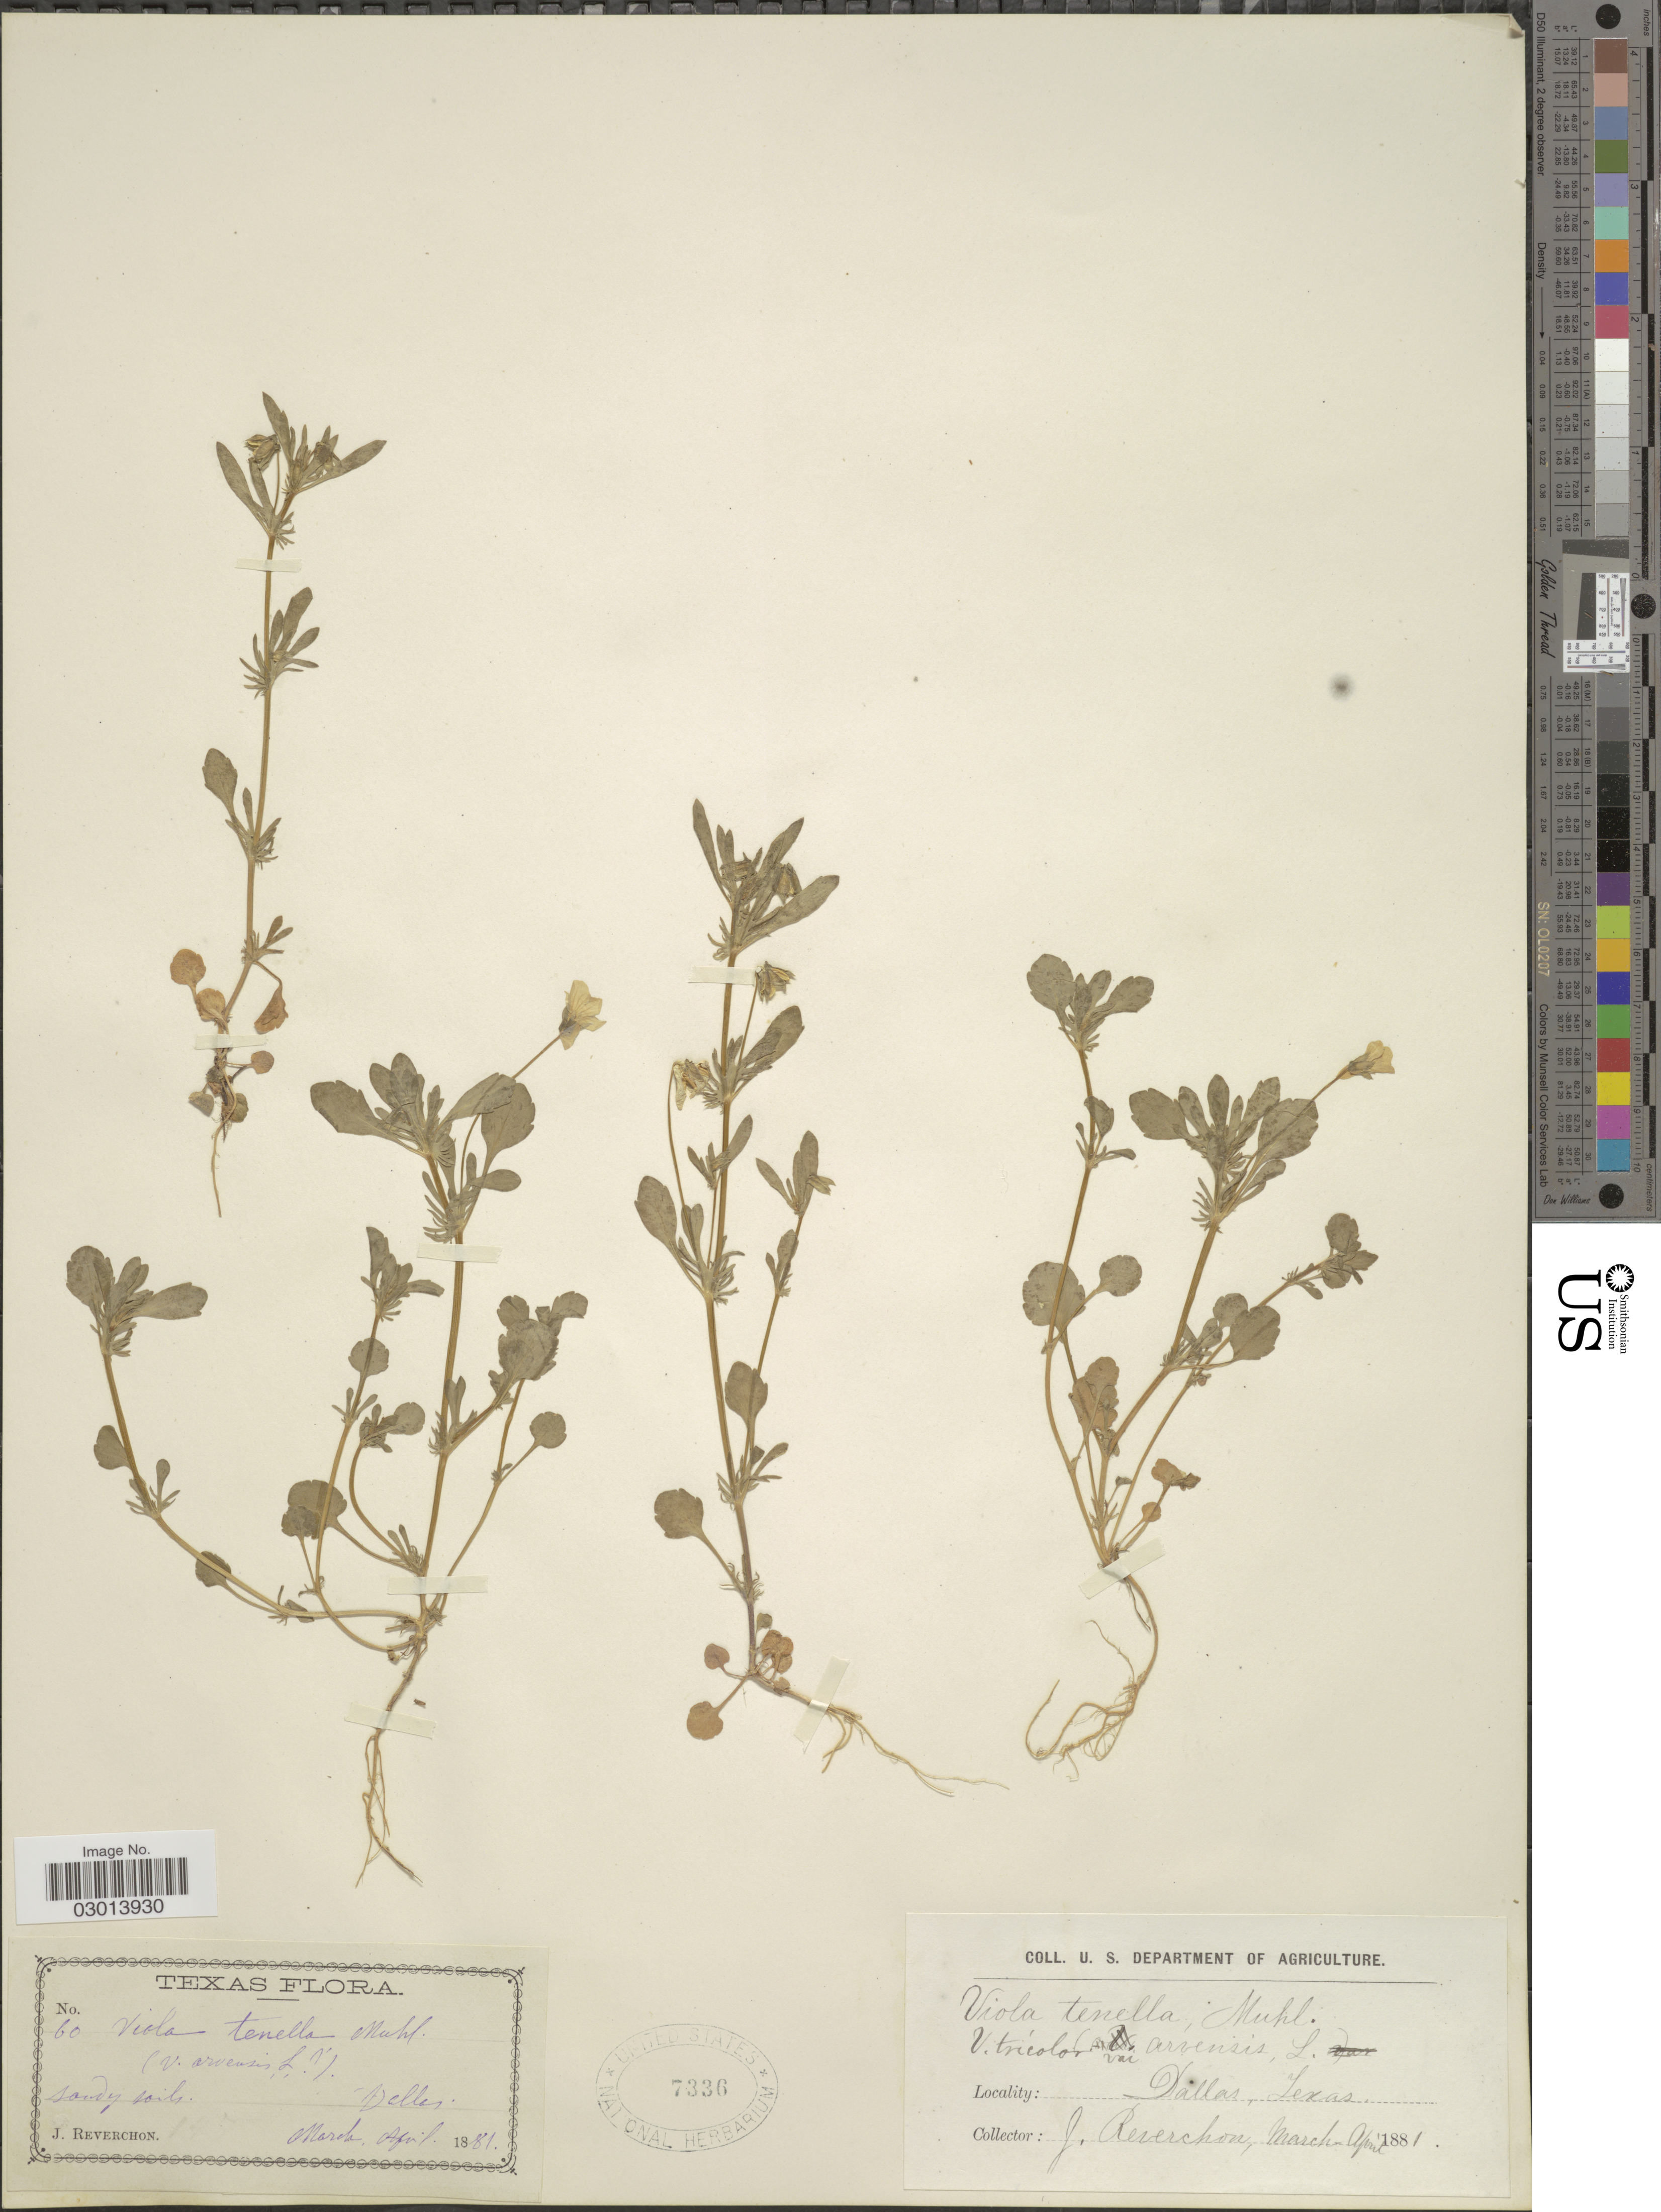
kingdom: Plantae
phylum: Tracheophyta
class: Magnoliopsida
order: Malpighiales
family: Violaceae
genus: Viola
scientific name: Viola rafinesquei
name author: Greene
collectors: J. Reverchon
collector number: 60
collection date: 1881-03/1881-04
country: United States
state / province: Texas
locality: Dallas.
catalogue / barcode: US 7336